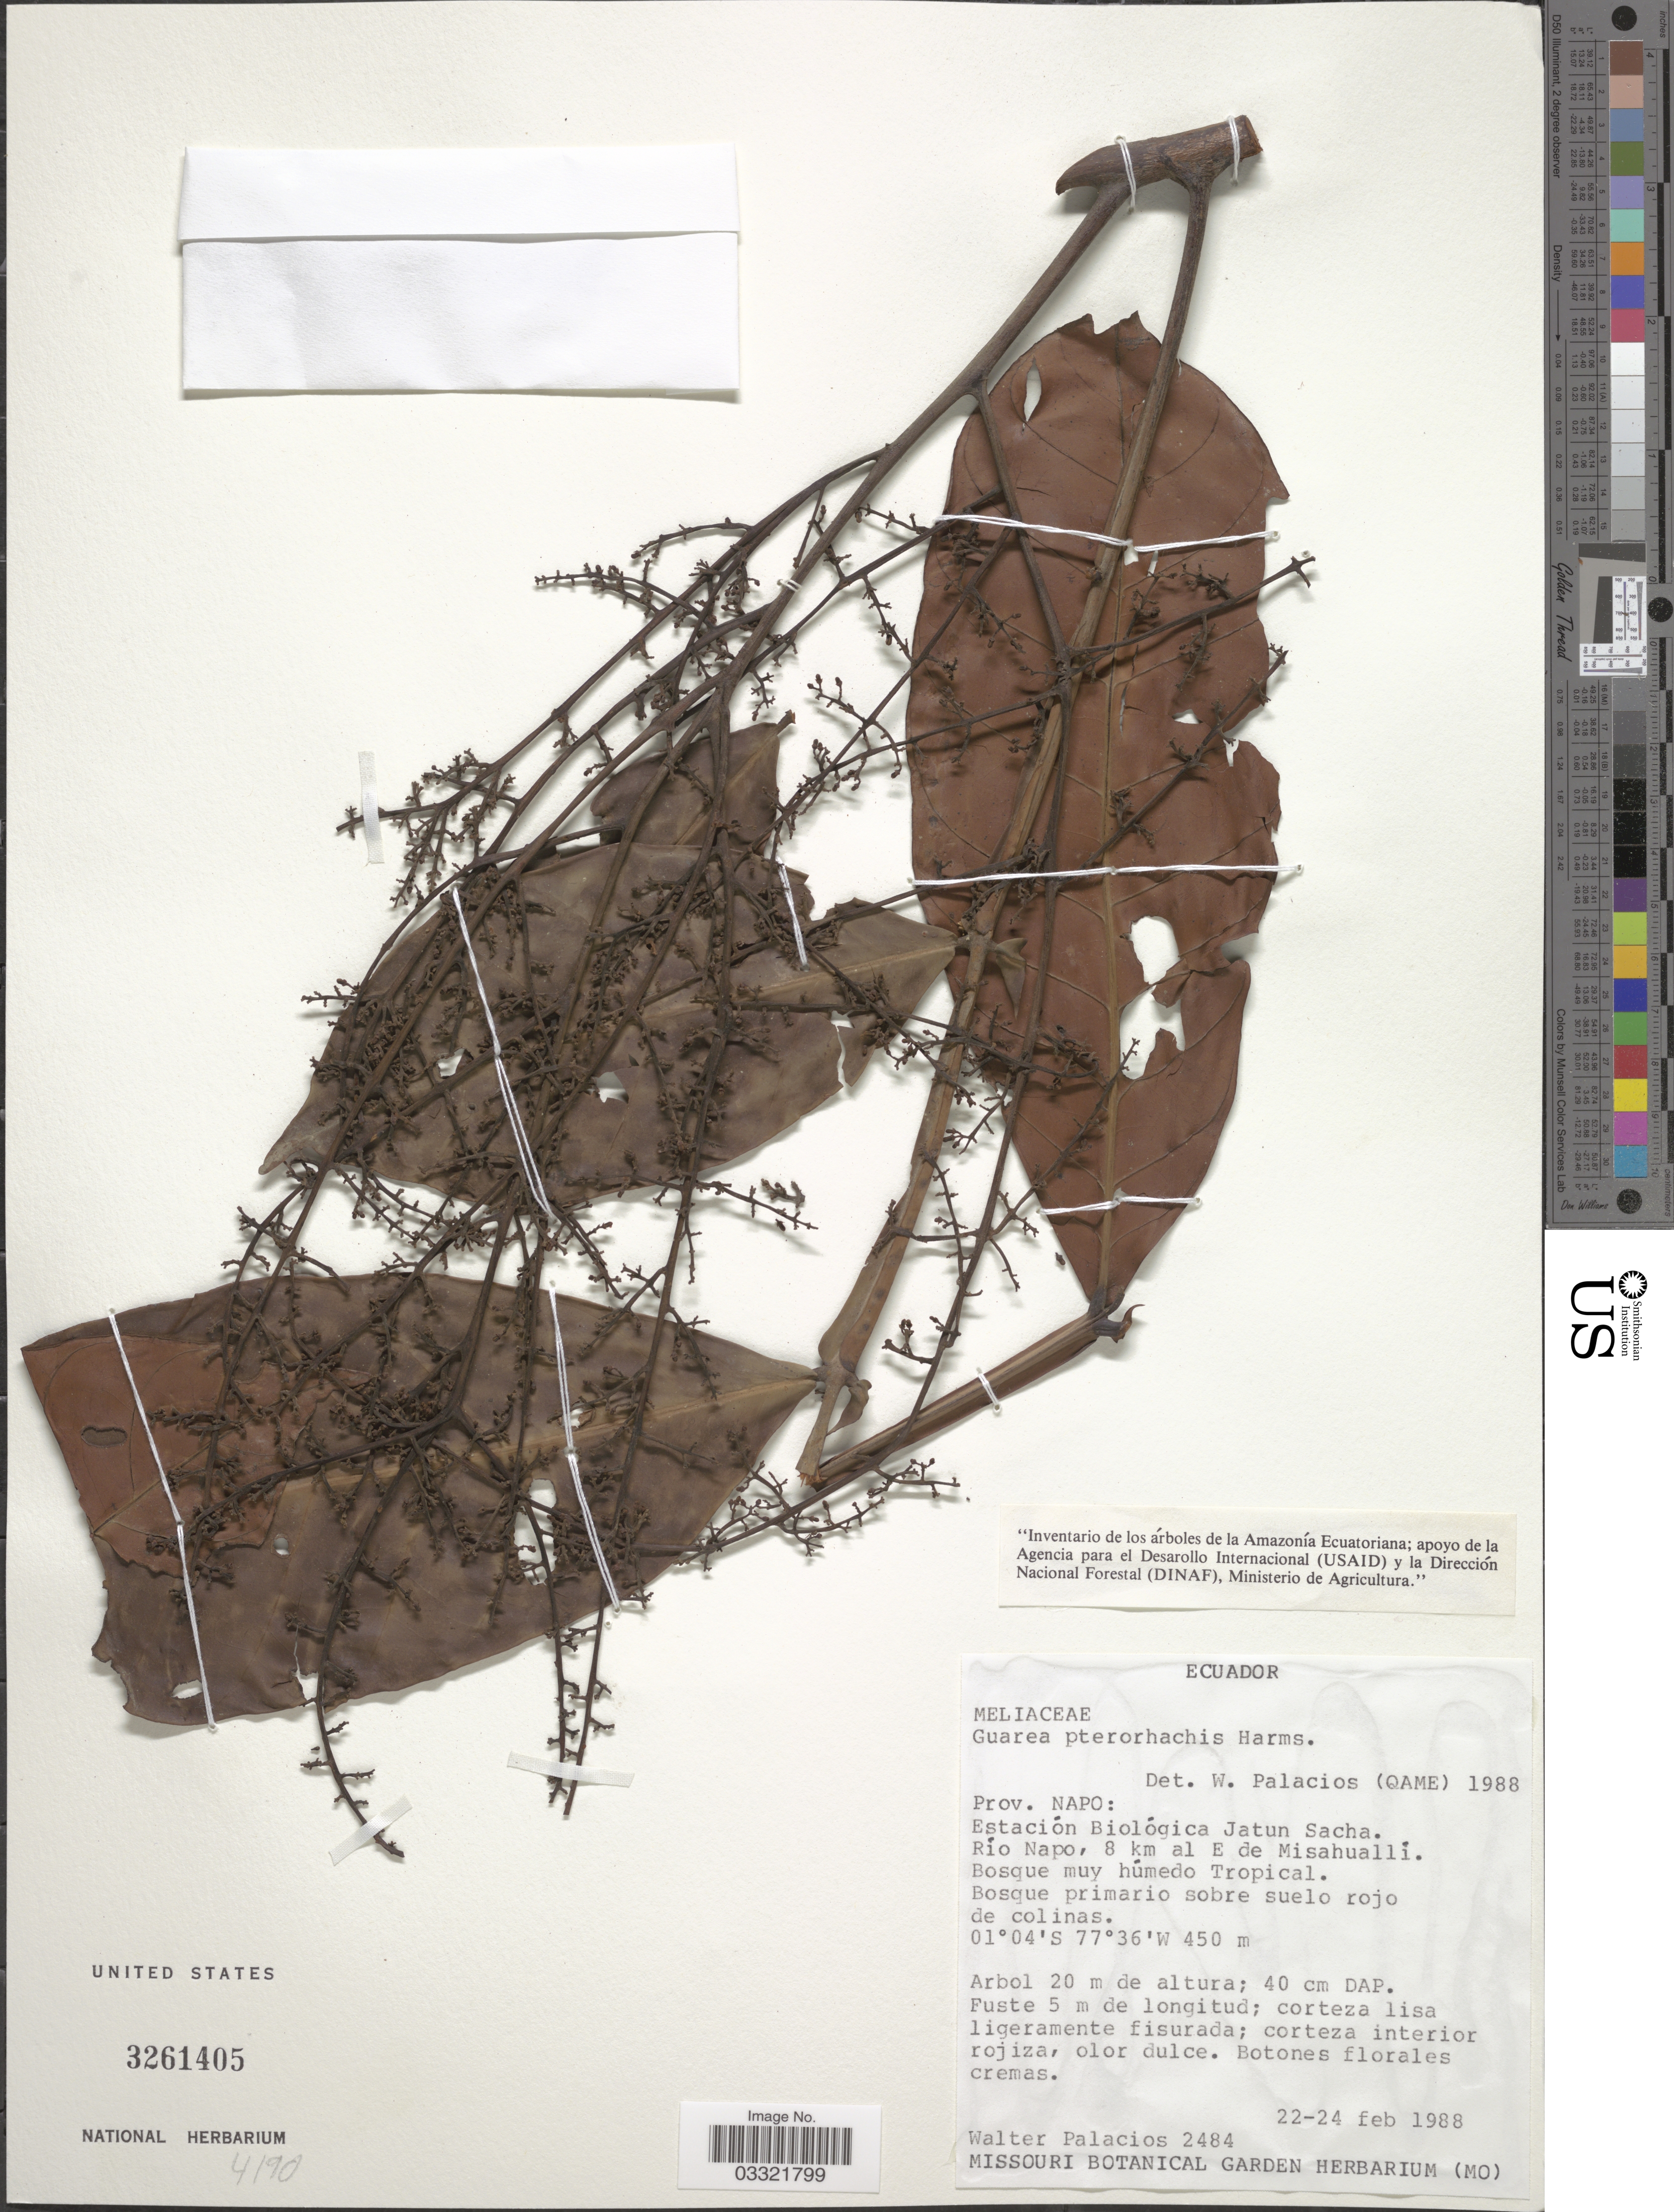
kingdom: Plantae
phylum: Tracheophyta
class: Magnoliopsida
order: Sapindales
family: Meliaceae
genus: Guarea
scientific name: Guarea pterorhachis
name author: Harms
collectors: W. Palacios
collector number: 2484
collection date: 1988-02-22/1988-02-24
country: Ecuador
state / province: Napo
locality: Estación Biológica Jatun Sacha. Río Napo, 8 km al E de Misahuallí.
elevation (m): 450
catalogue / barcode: US 3261405